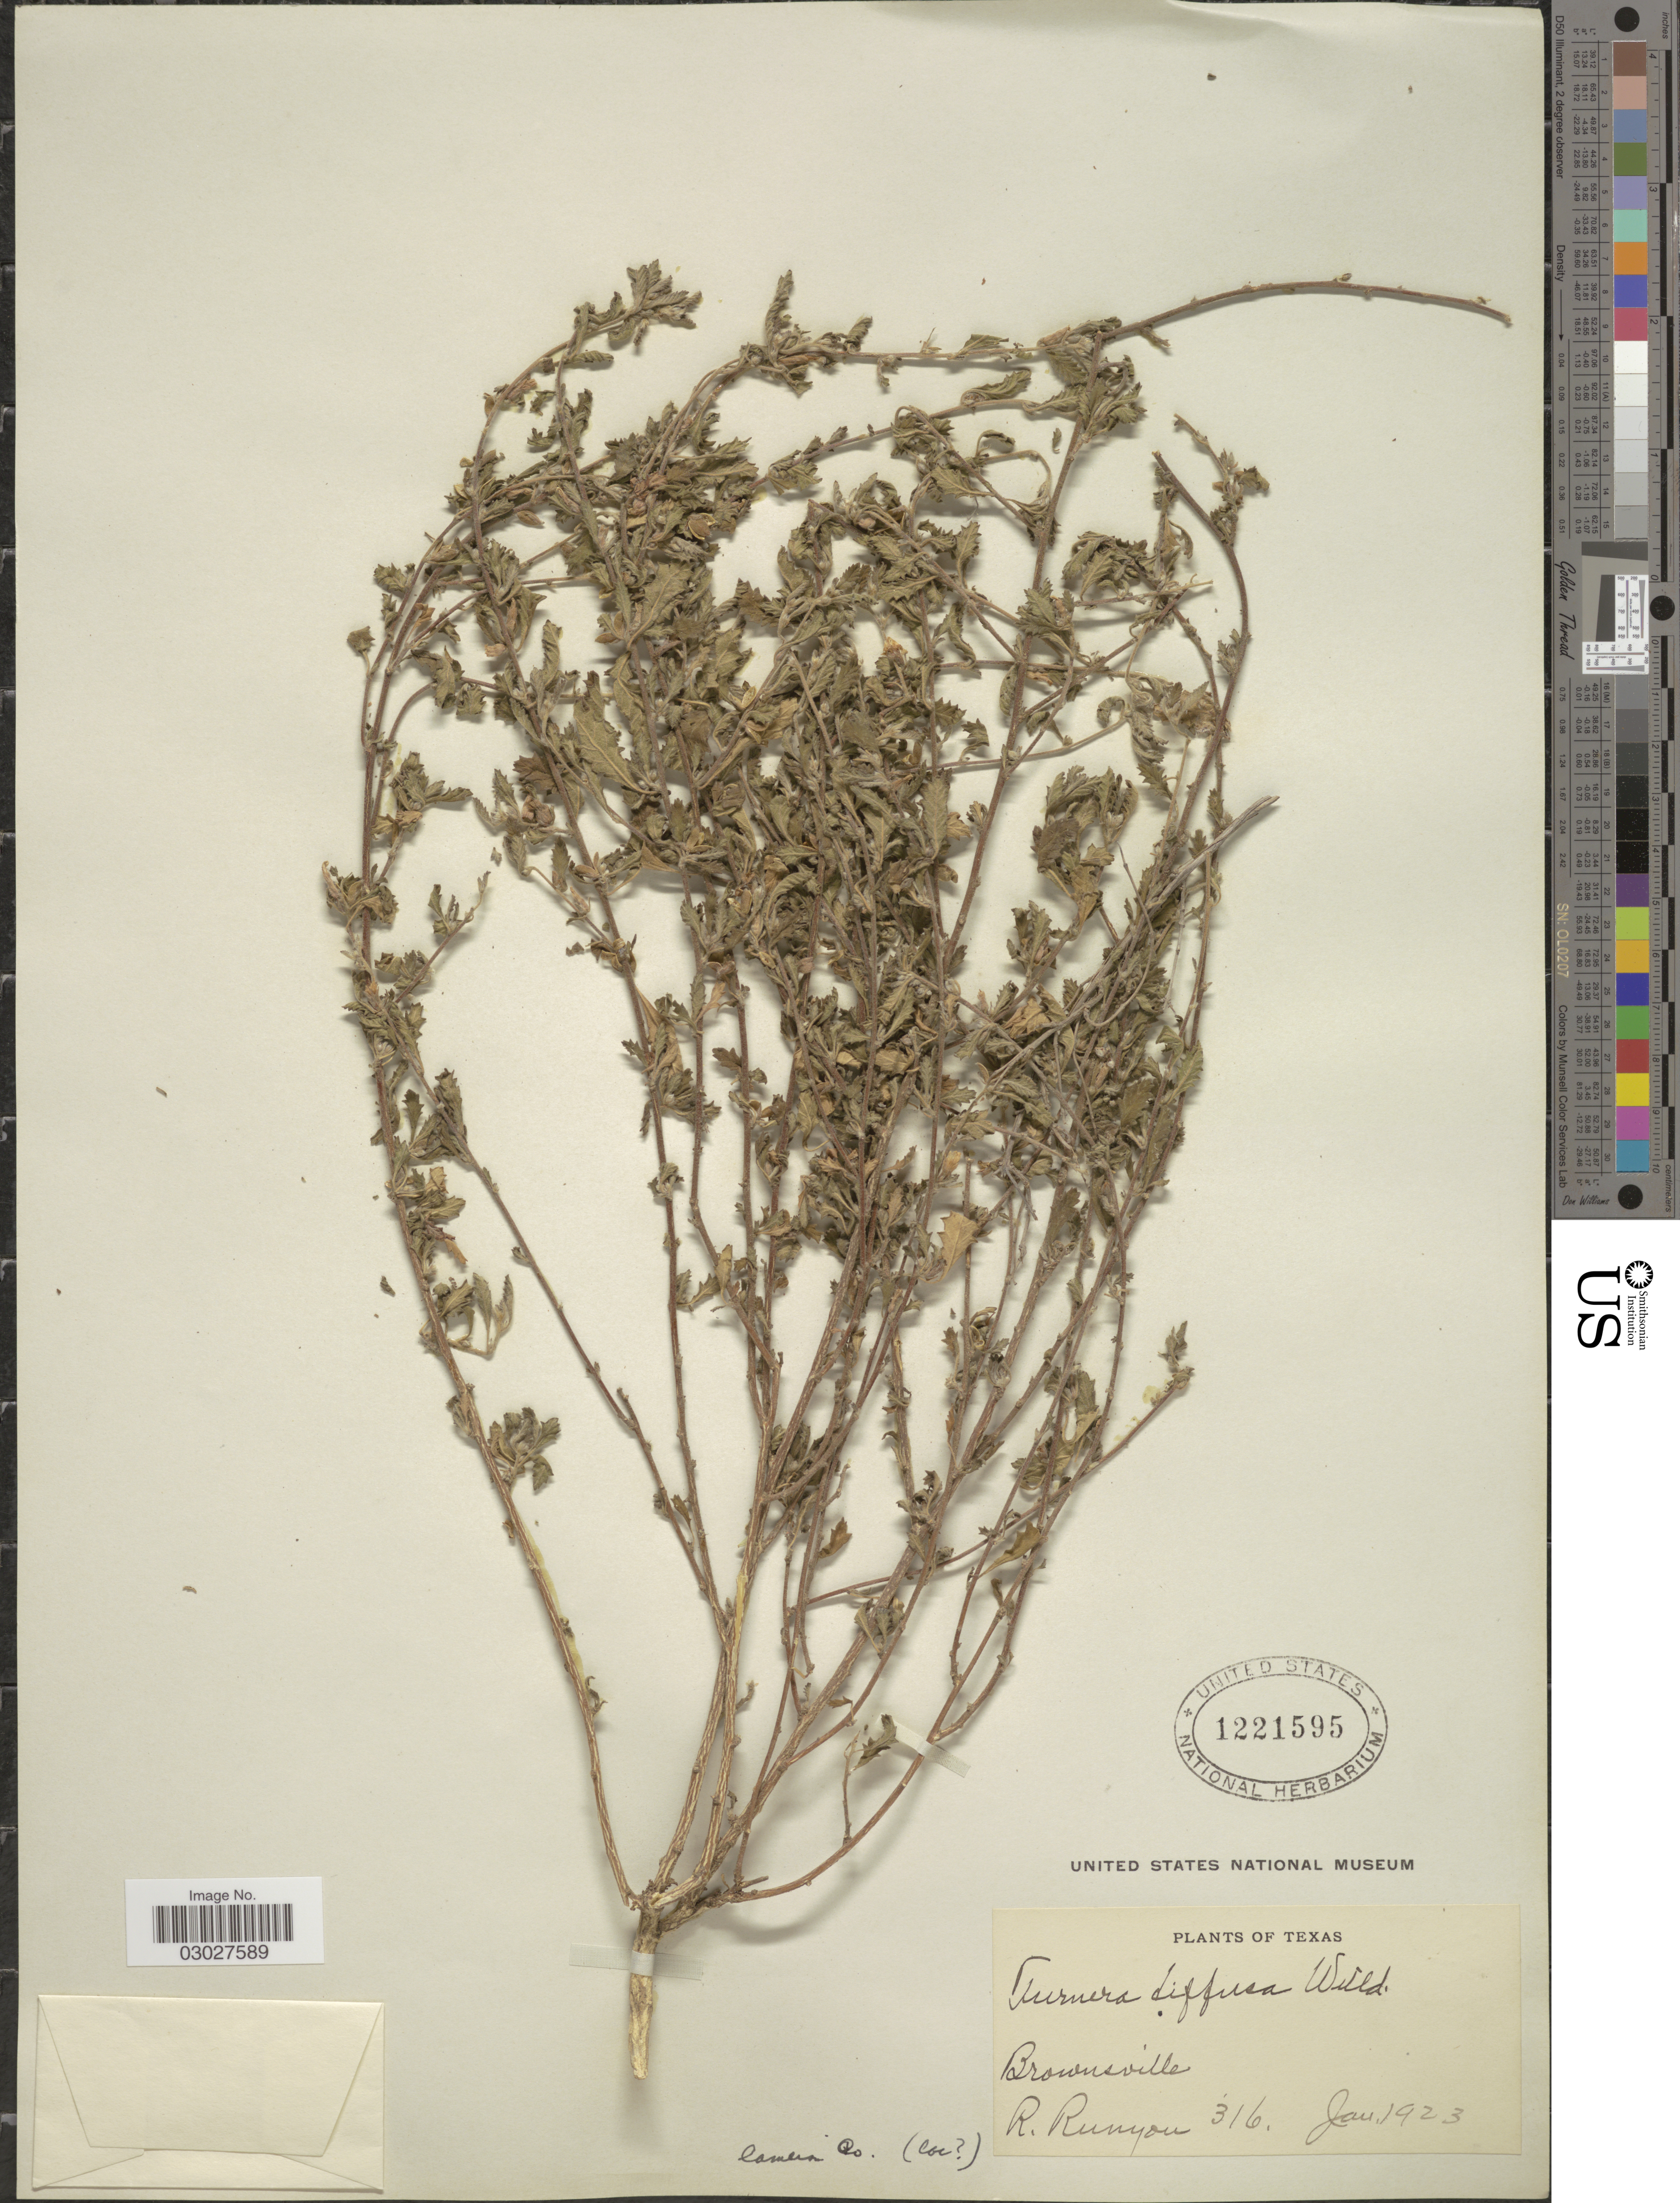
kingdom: Plantae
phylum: Tracheophyta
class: Magnoliopsida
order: Malpighiales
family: Turneraceae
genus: Turnera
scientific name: Turnera diffusa var. aphrodisiaca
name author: (Ward) Urb.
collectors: R. Runyon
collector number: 316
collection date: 1923-01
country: United States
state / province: Texas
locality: Brownsville. Cameron Co.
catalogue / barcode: US 1221595